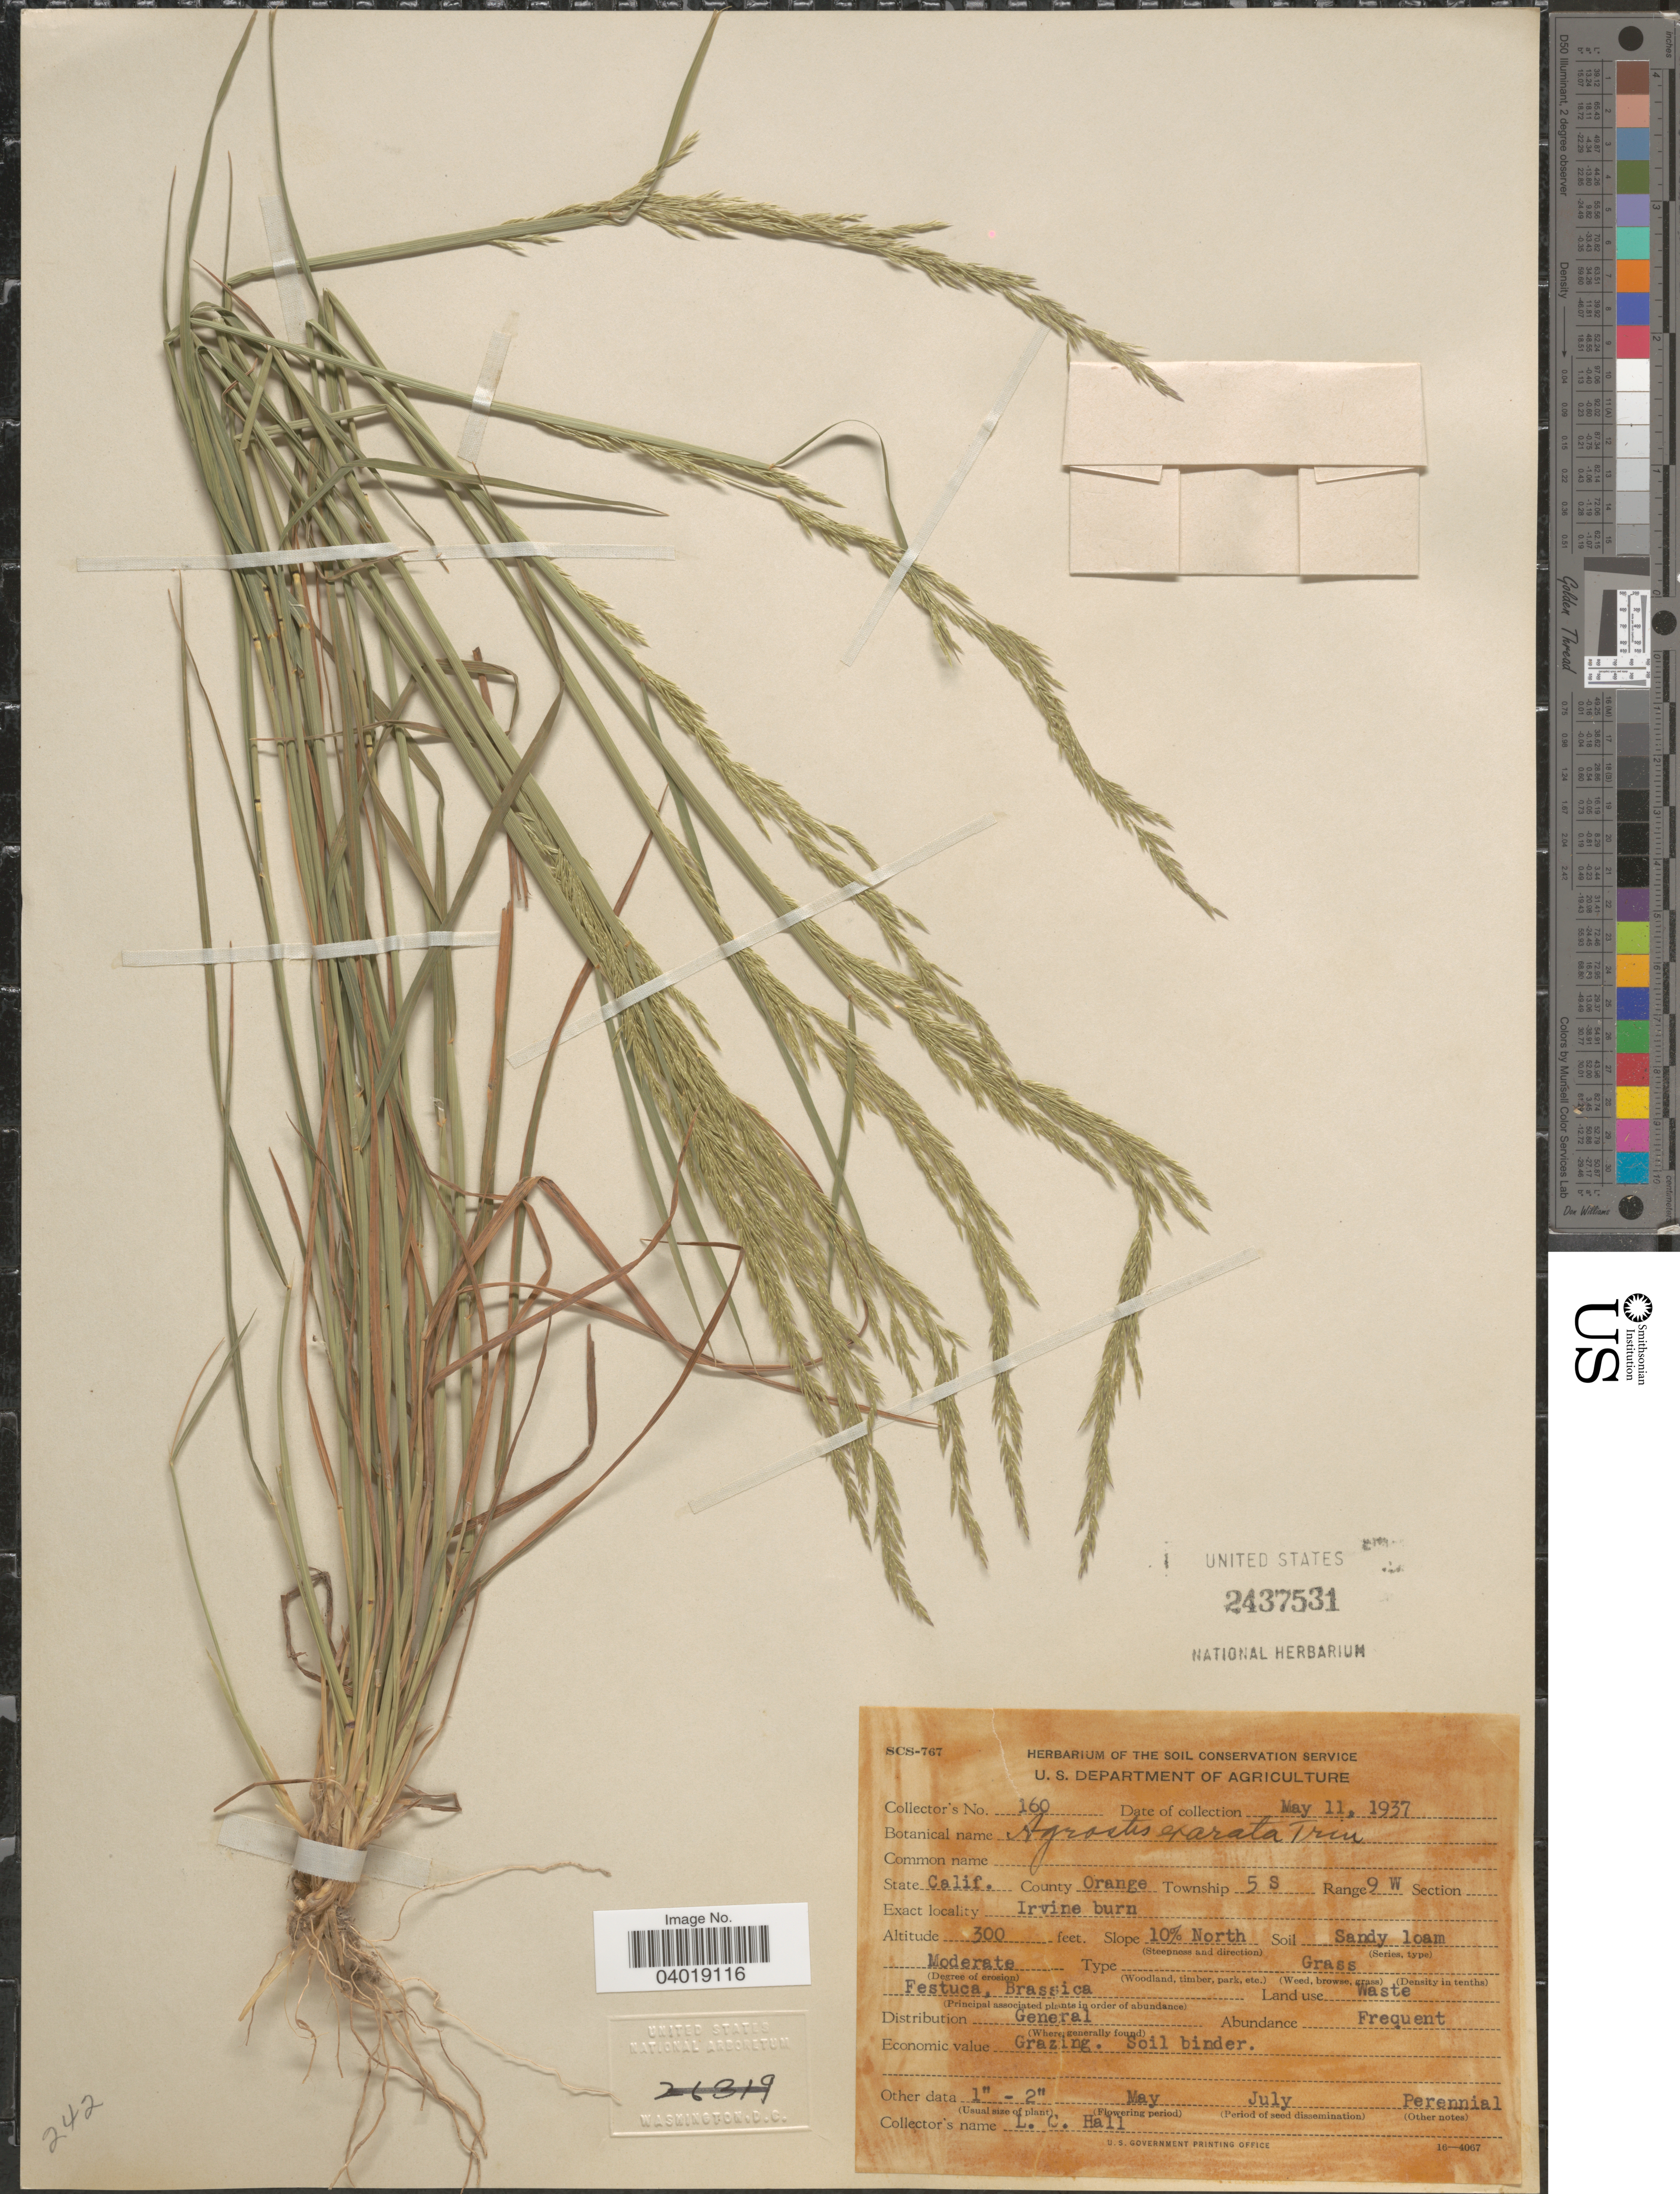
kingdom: Plantae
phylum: Tracheophyta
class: Liliopsida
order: Poales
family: Poaceae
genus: Agrostis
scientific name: Agrostis exarata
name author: Trin.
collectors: L. Hall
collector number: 160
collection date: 1937-05-11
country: United States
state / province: California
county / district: Orange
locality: County Orange. Township 5 S. Range 9 W. Irvine burn. Slope 10% North.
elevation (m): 91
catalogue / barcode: US 2437531